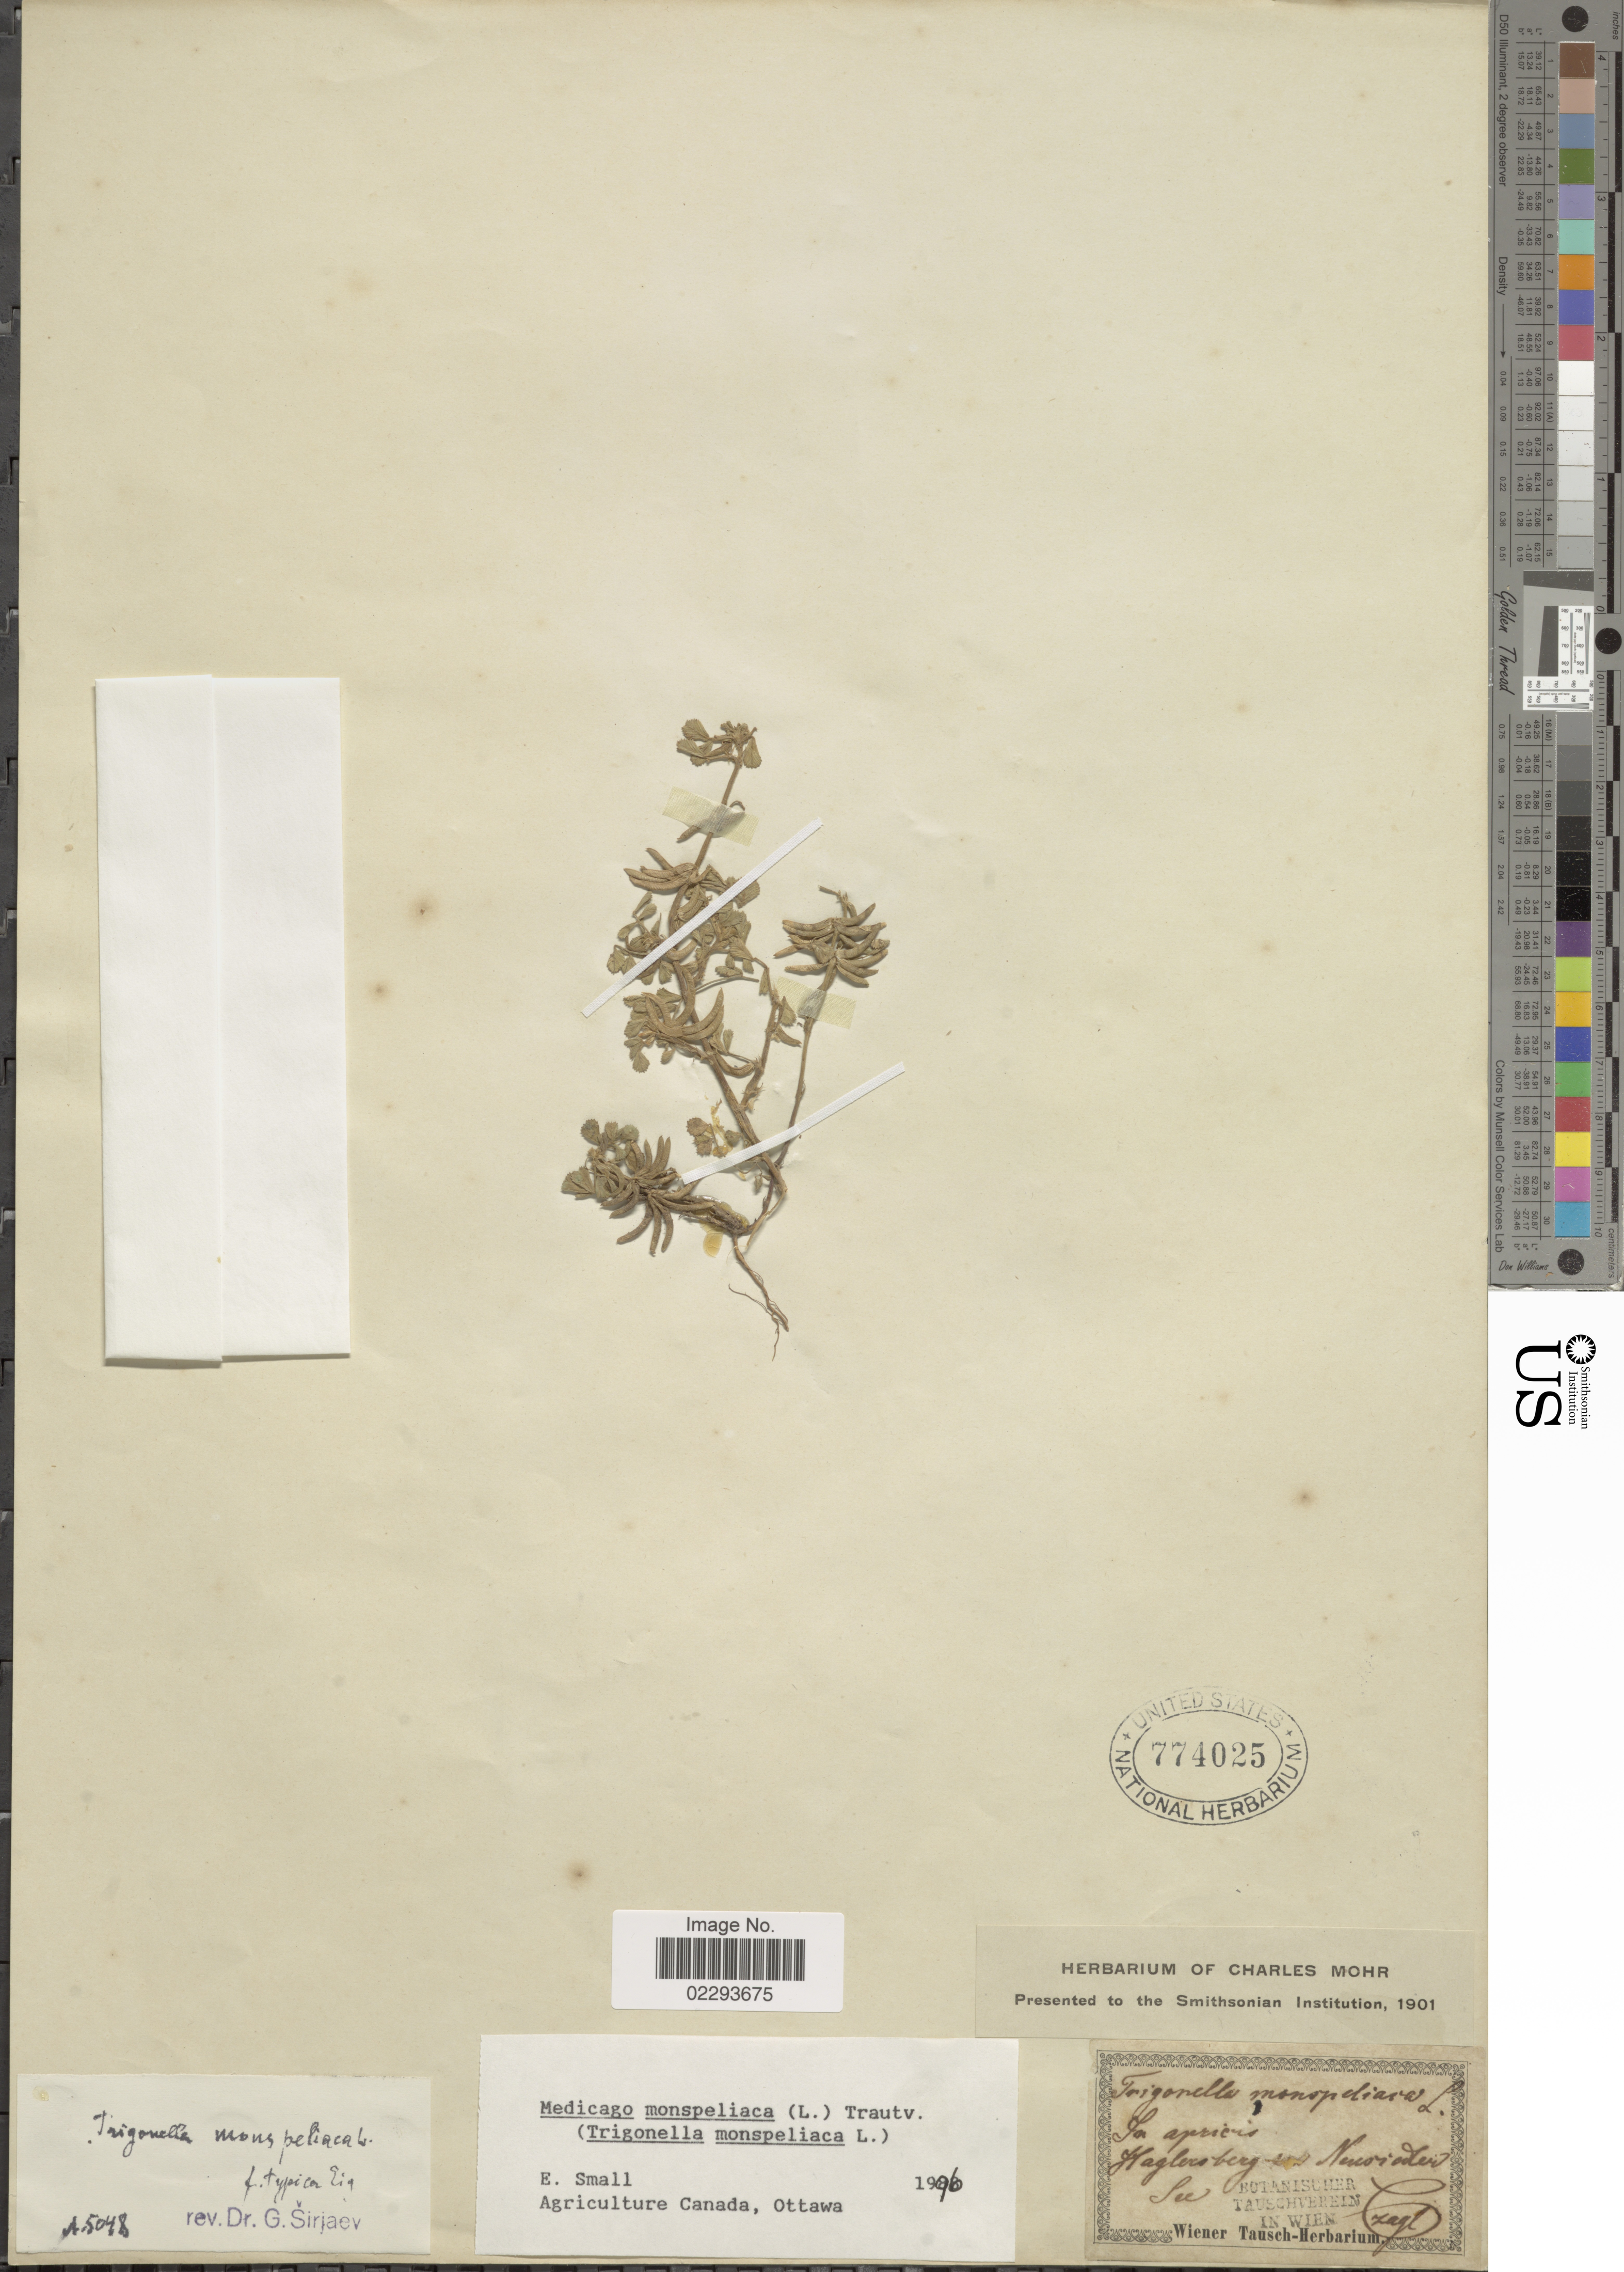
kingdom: Plantae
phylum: Tracheophyta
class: Magnoliopsida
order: Fabales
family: Fabaceae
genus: Medicago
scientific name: Medicago monspeliaca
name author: (L.) Trautv.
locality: Haglersberg [illegible text] Newsider Su.[interpreted]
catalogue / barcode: US 774025